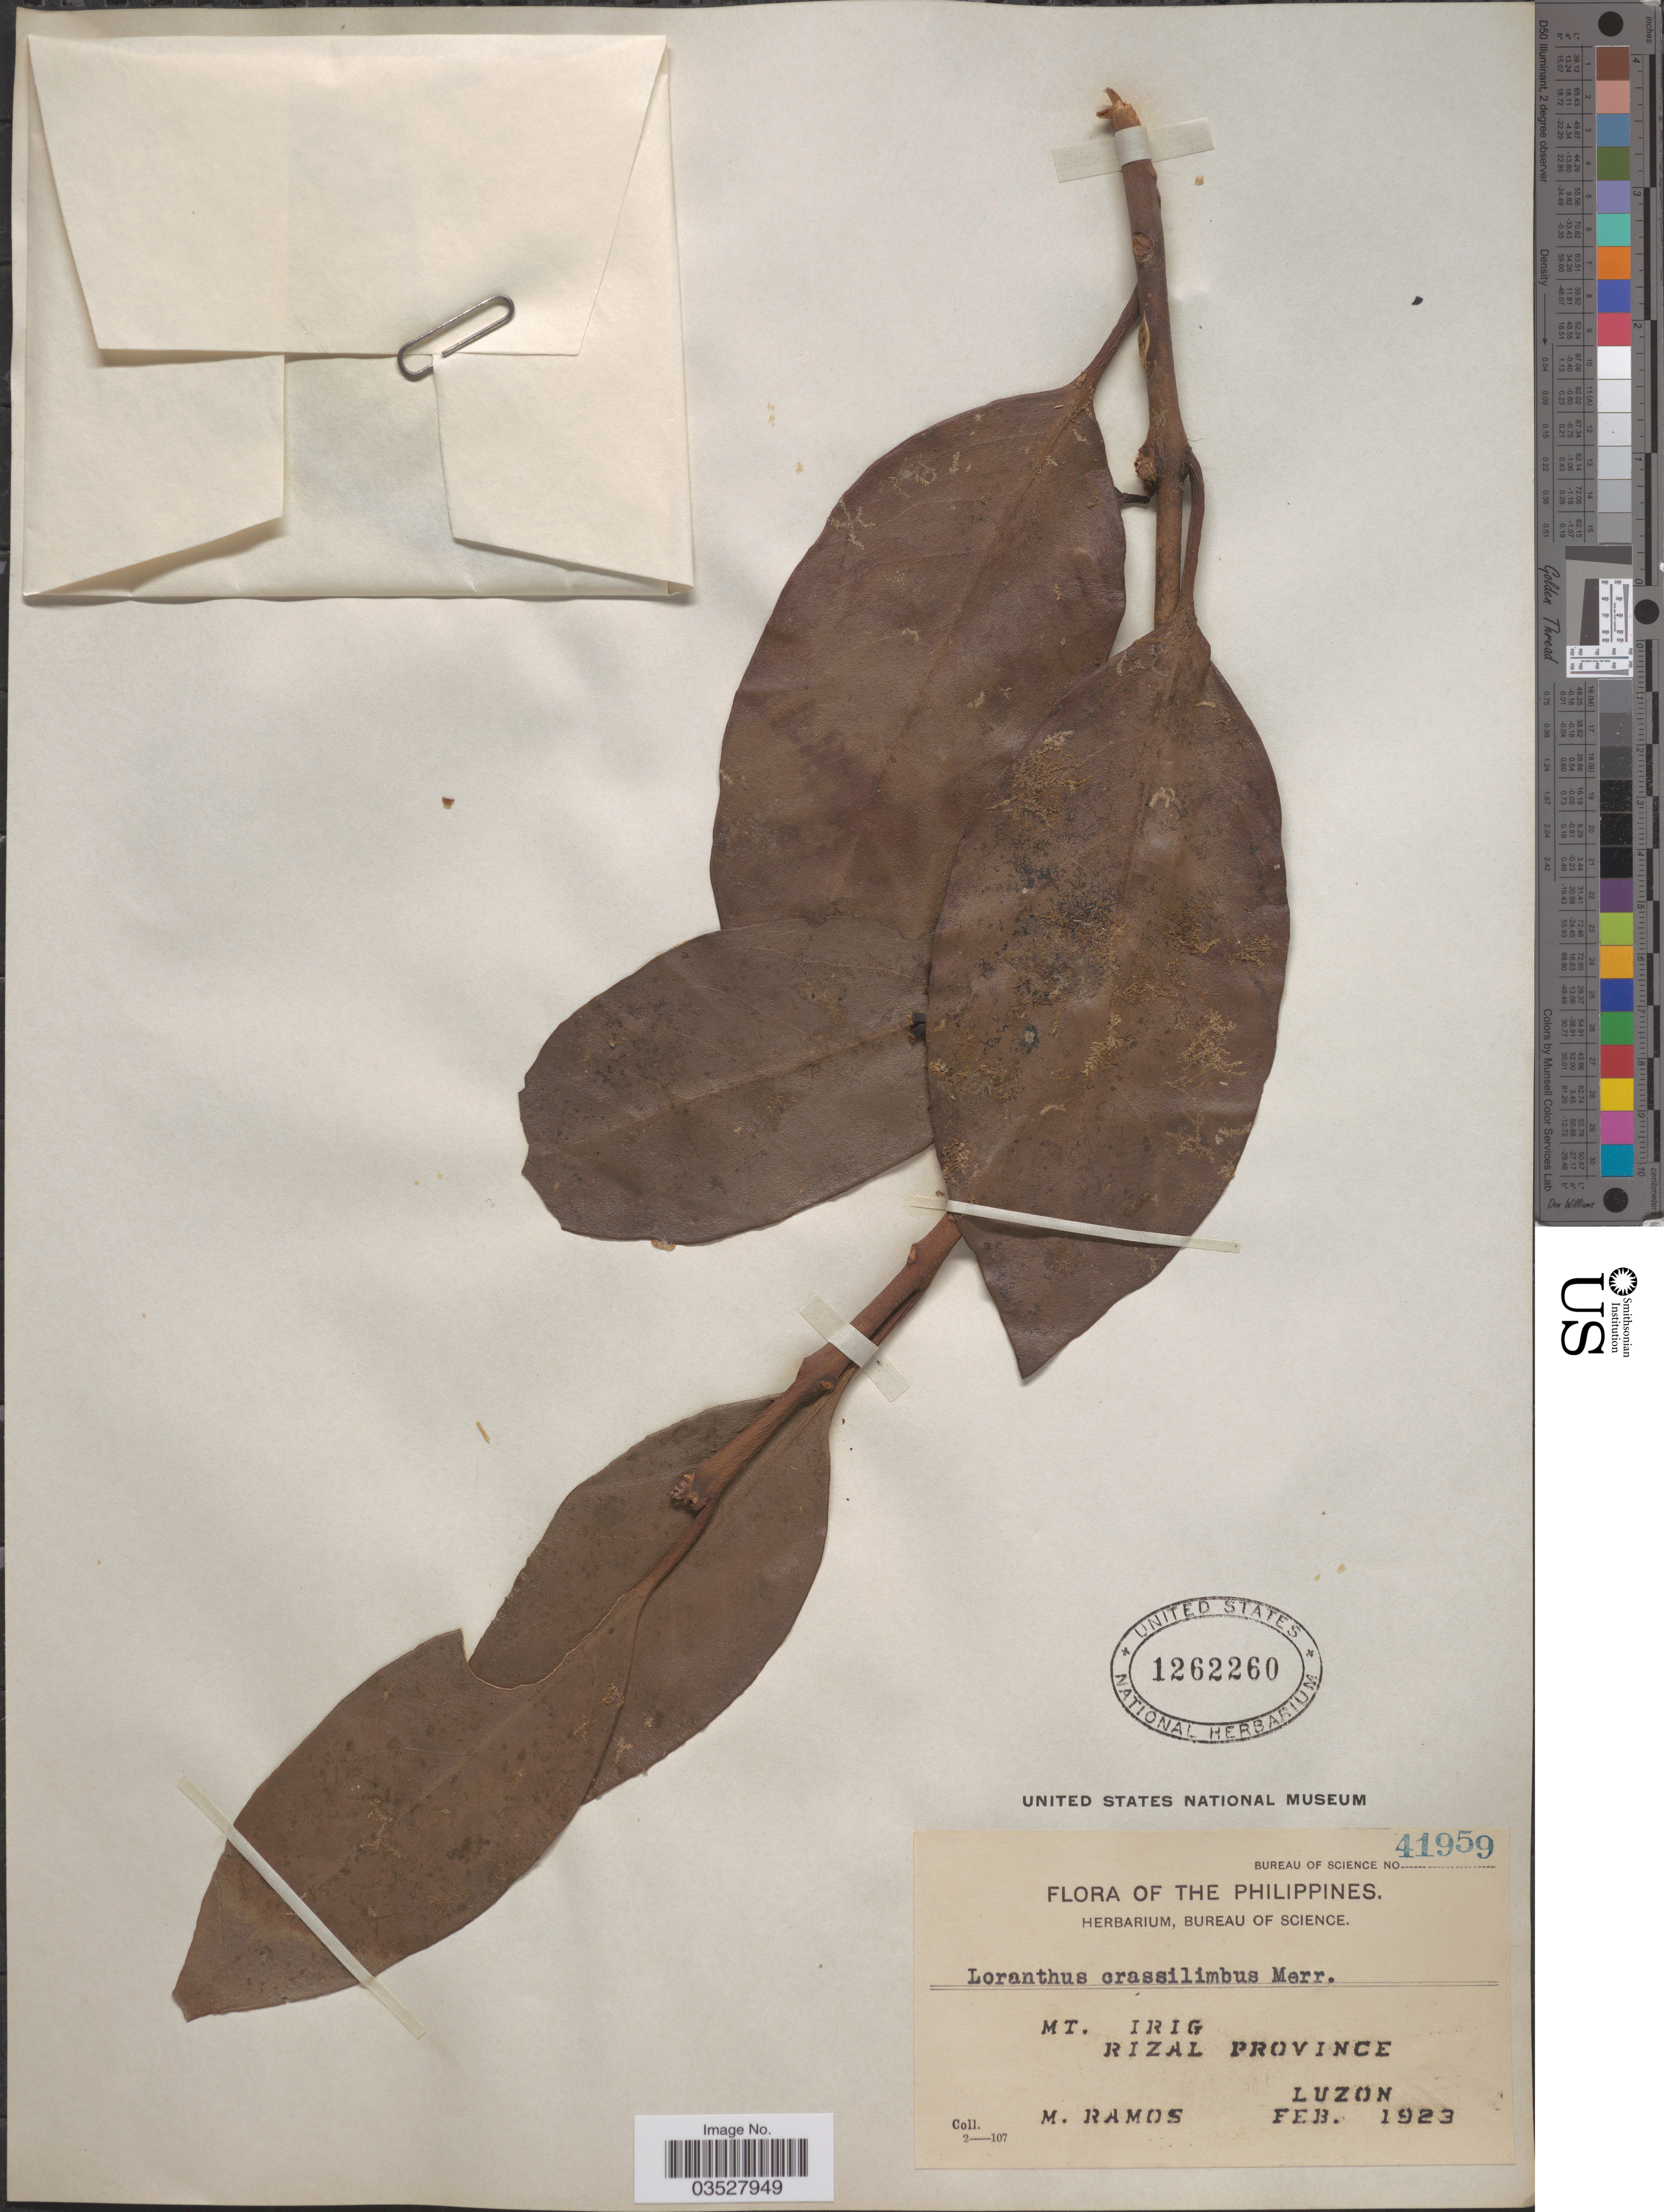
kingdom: Plantae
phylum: Tracheophyta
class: Magnoliopsida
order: Santalales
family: Loranthaceae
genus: Decaisnina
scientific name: Decaisnina crassilimba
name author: (Merr.) Barlow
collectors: M. Ramos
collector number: Bureau of Science 41959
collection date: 1923-02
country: Philippines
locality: Mt. Irig. Rizal Province. Luzon.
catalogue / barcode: US 1262260